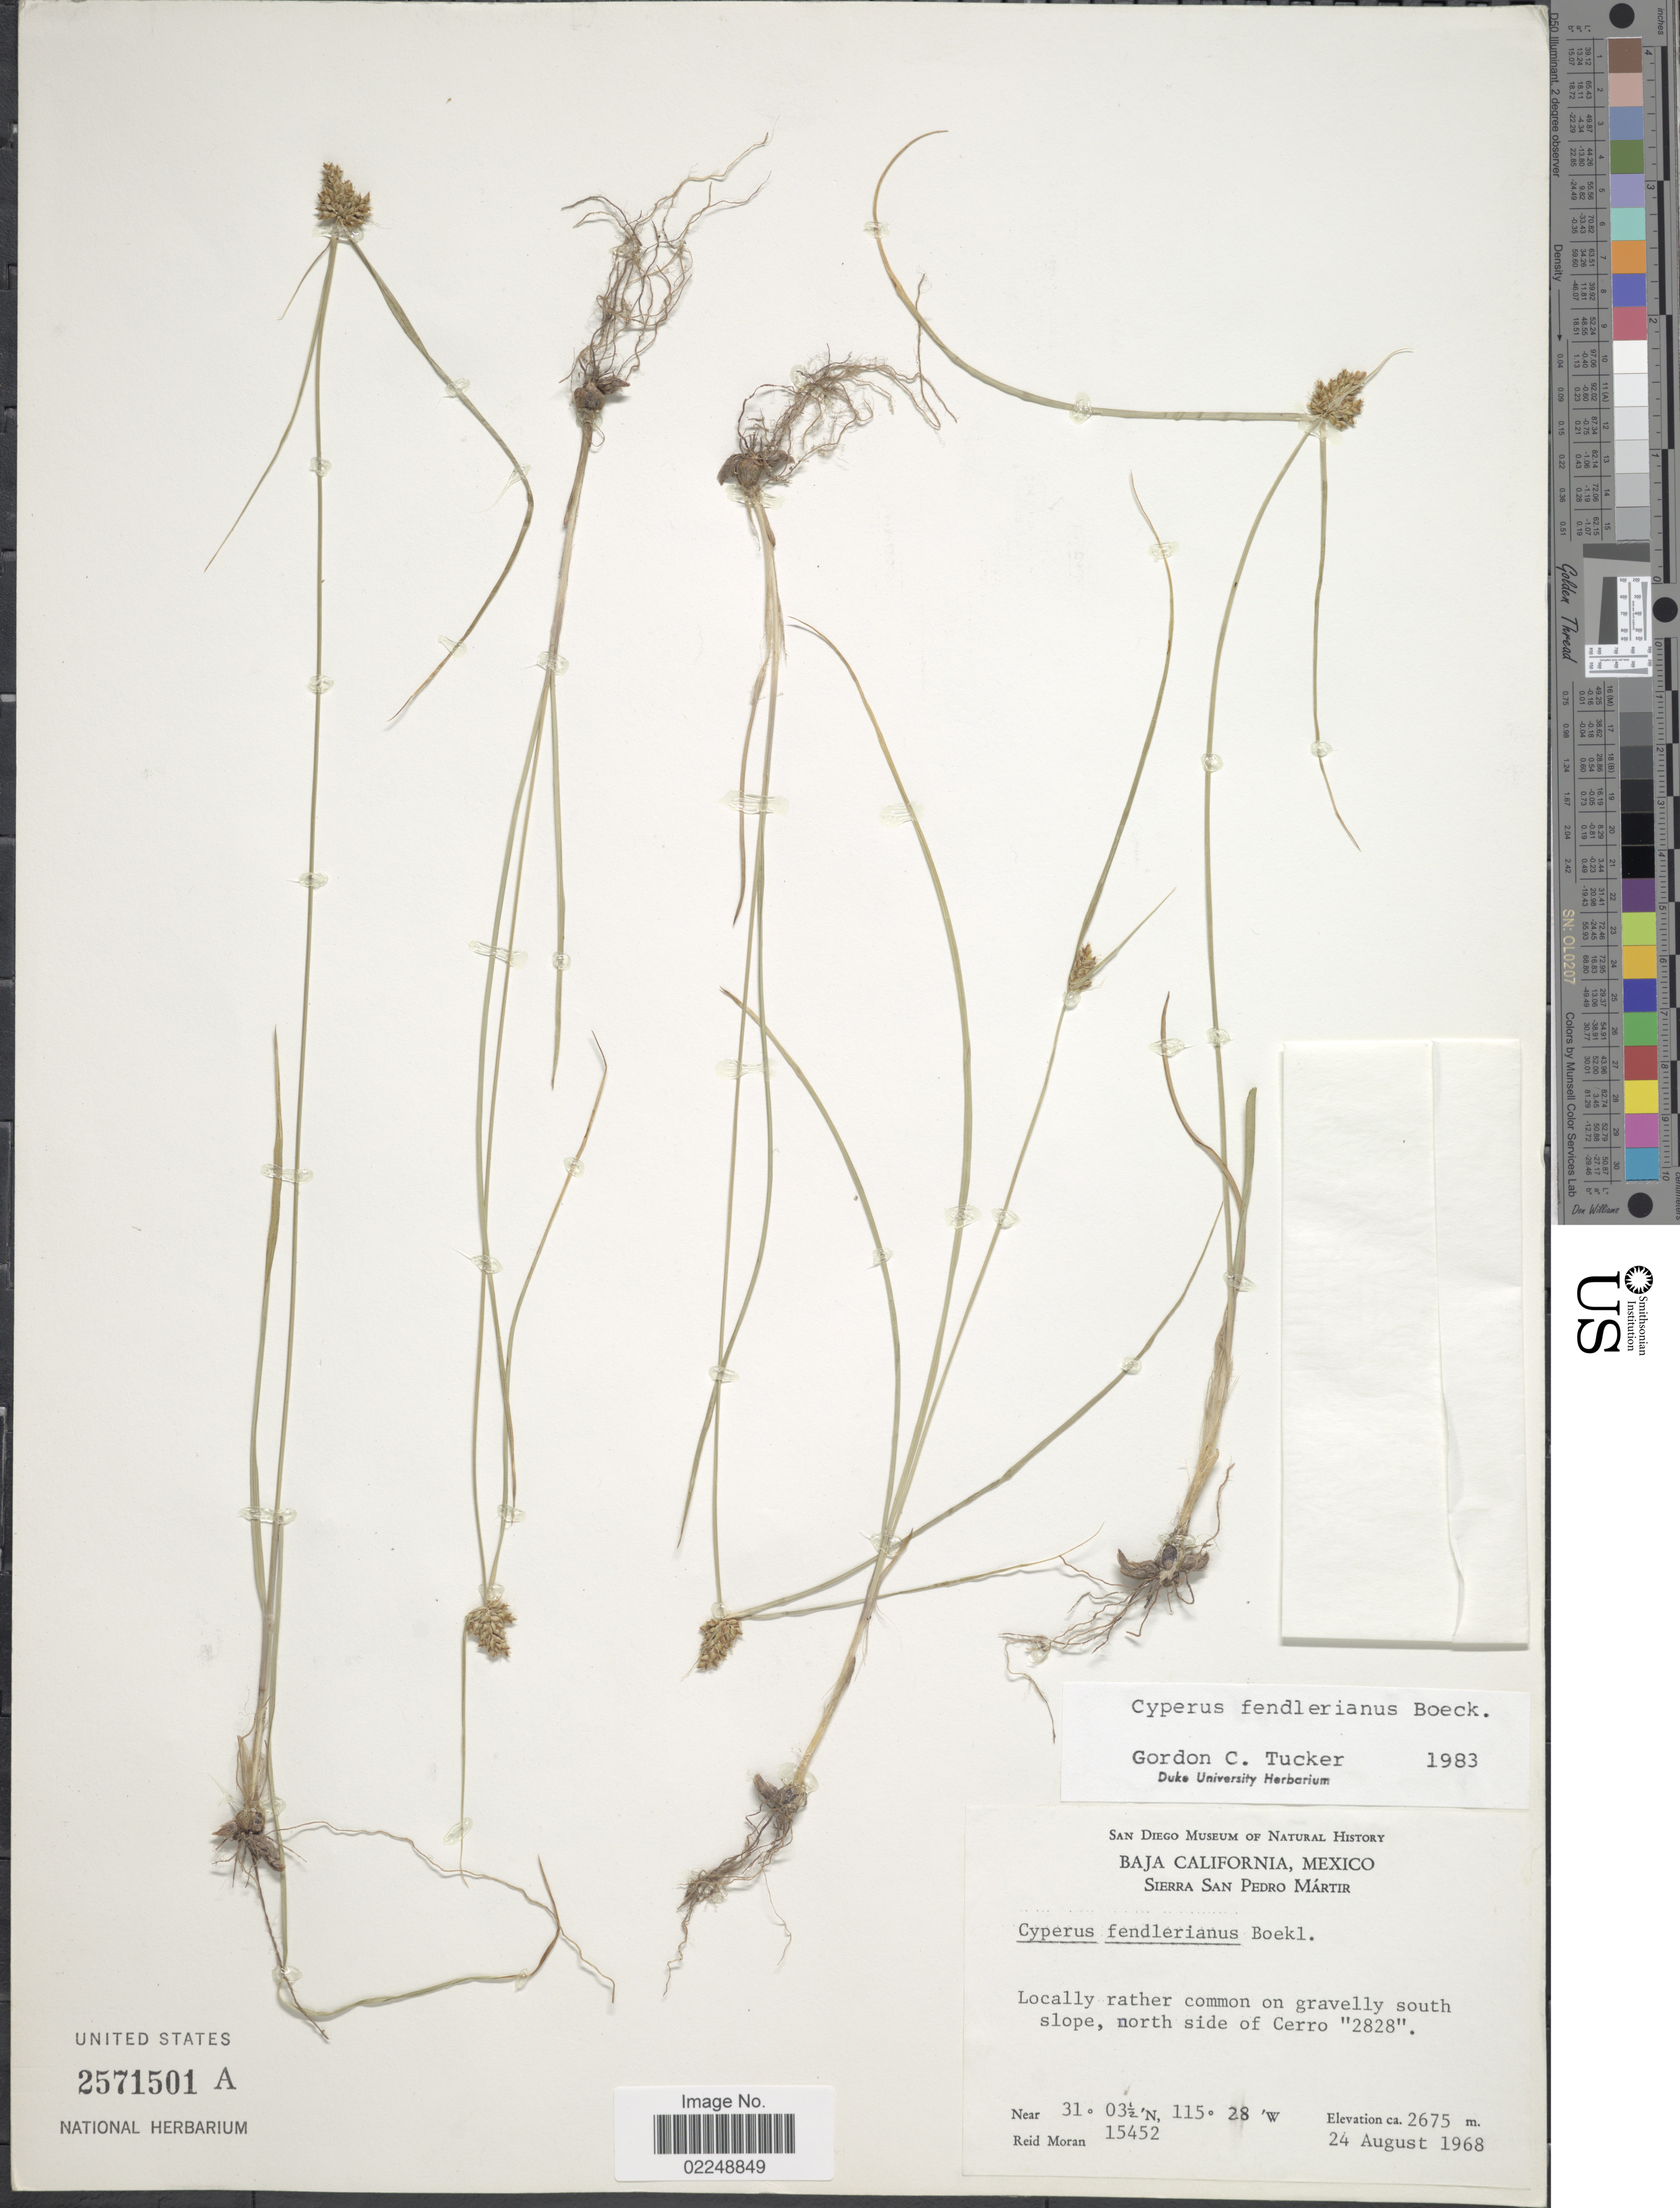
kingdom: Plantae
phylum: Tracheophyta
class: Liliopsida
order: Poales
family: Cyperaceae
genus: Cyperus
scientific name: Cyperus fendlerianus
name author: Boeckeler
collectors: R. V. Moran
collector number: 15452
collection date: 1968-08-24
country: Mexico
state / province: Baja California Norte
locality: Sierra San Pedro Martir, North side of Cerro "2828"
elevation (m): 2675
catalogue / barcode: US 2571501A